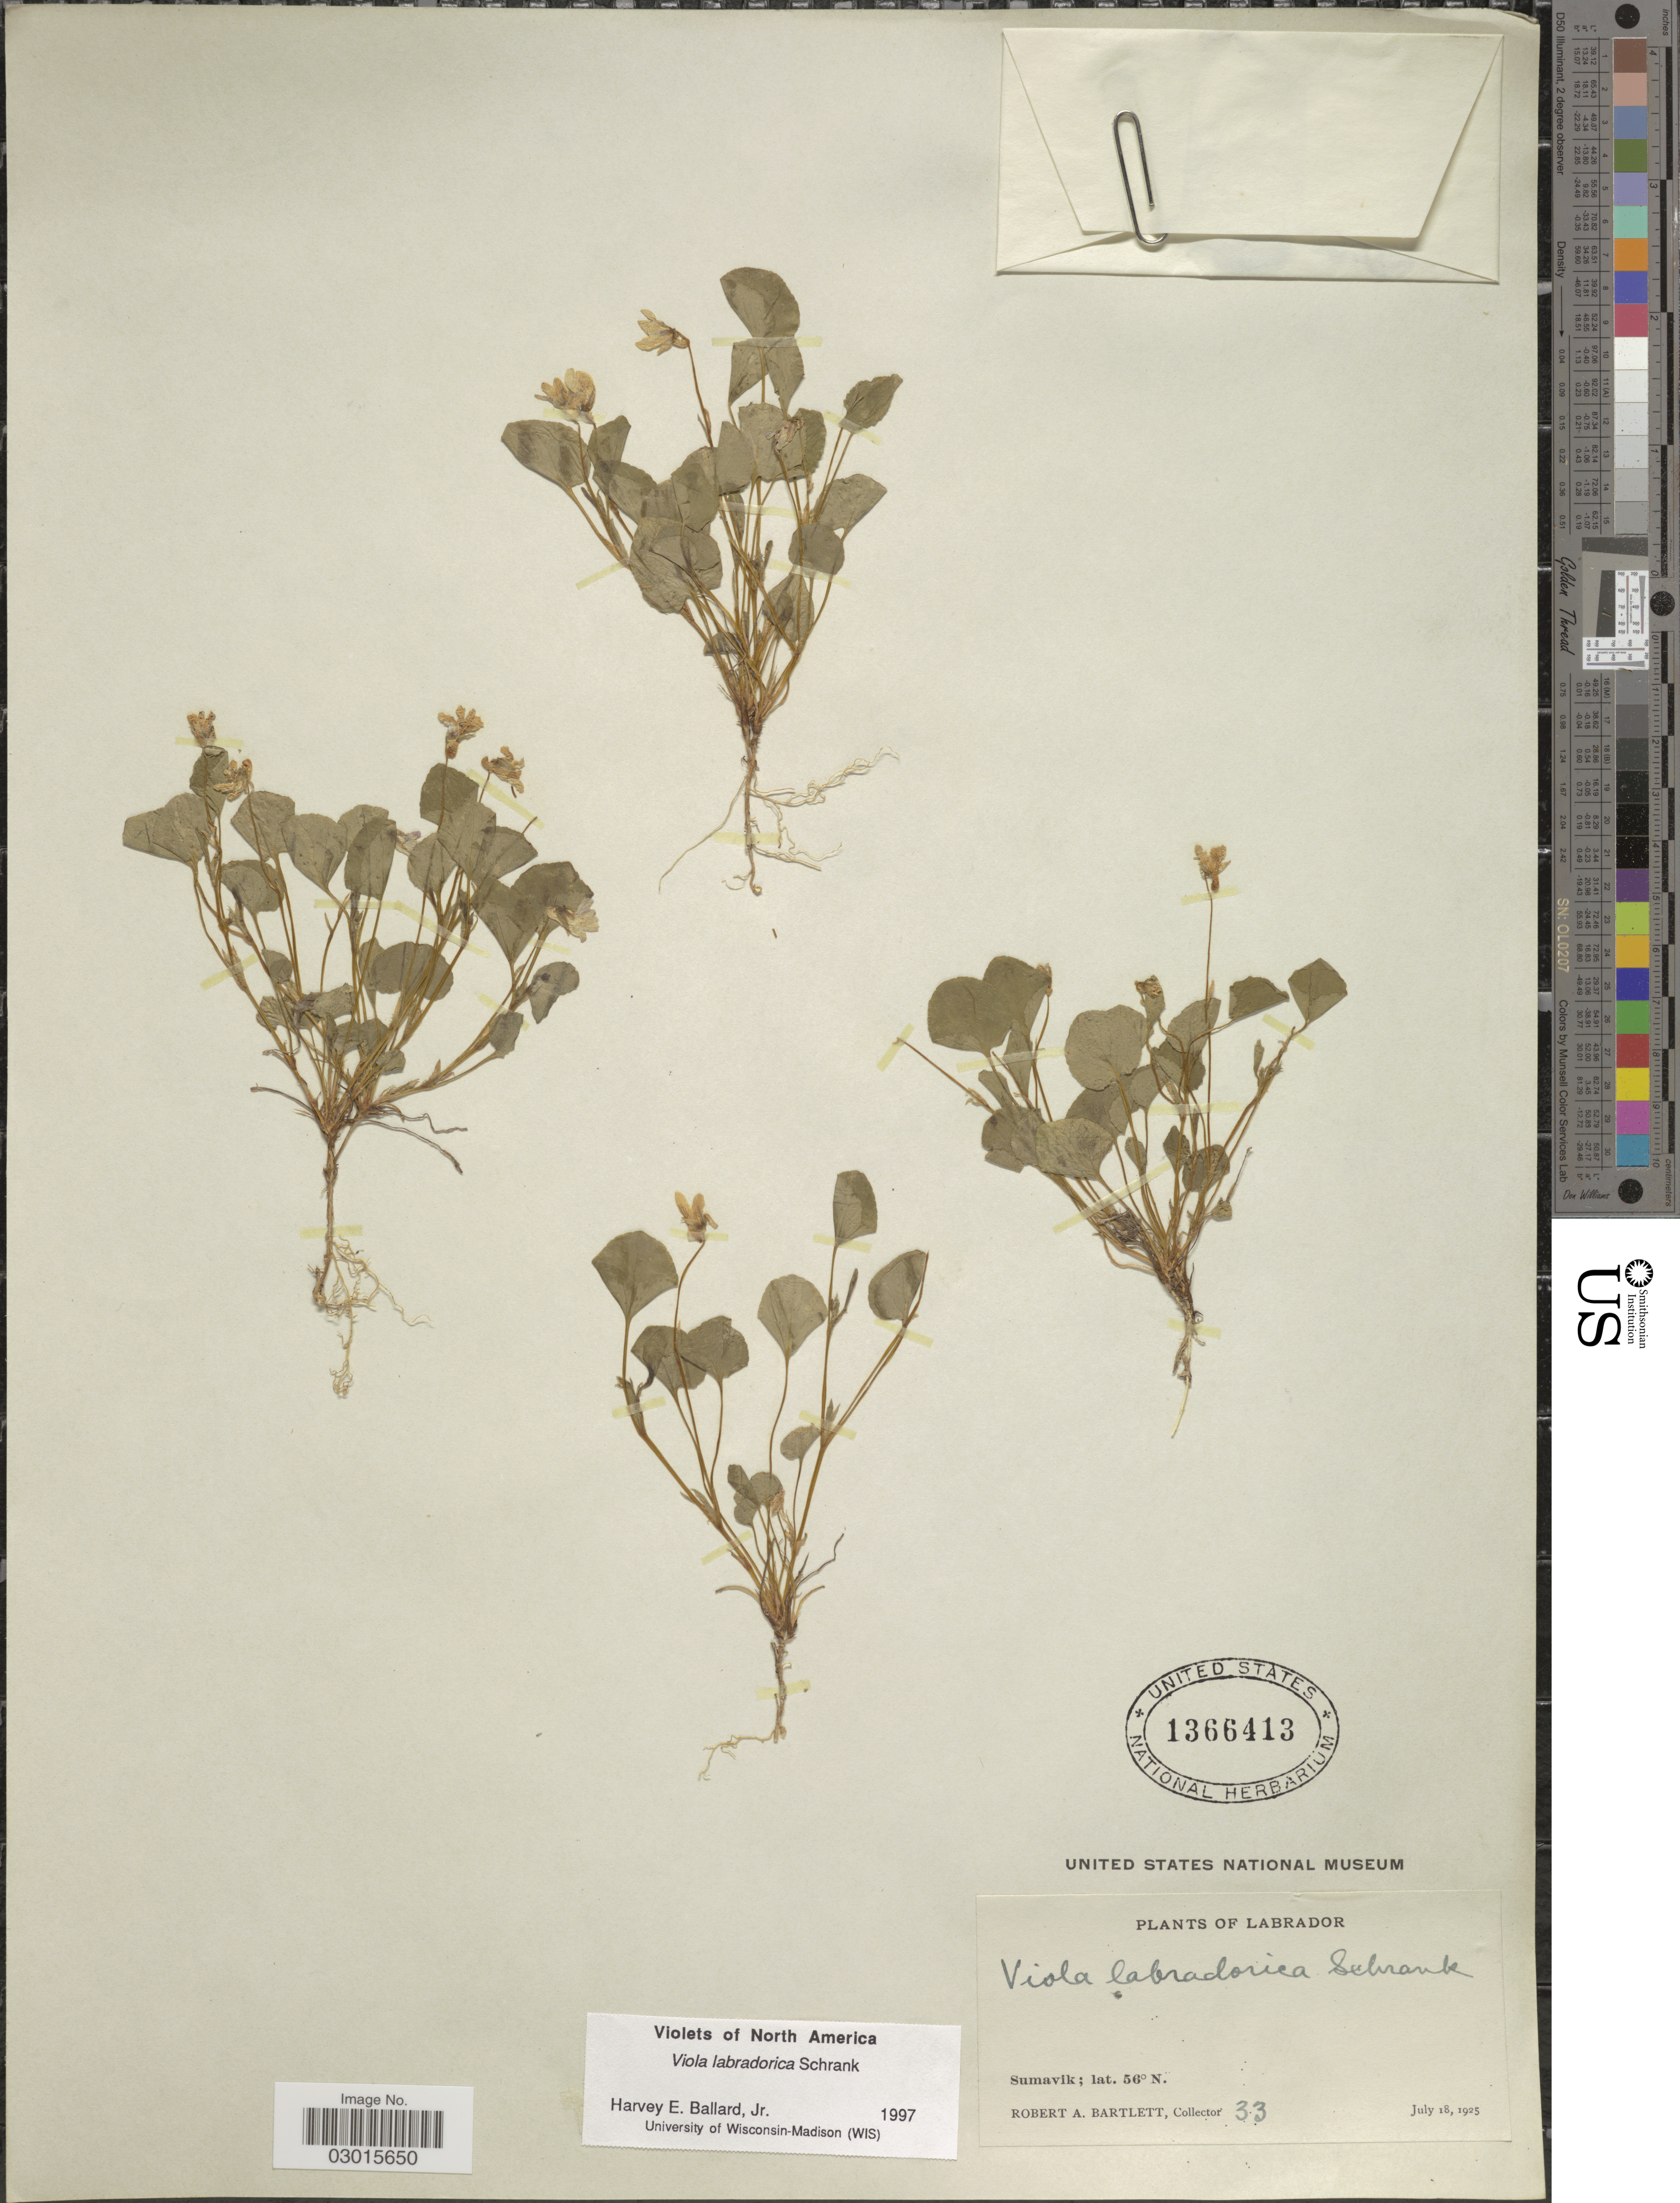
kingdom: Plantae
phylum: Tracheophyta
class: Magnoliopsida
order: Malpighiales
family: Violaceae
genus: Viola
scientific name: Viola labradorica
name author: Schrank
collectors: R. A. Bartlett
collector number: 33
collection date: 1925-07-18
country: Canada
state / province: Newfoundland and Labrador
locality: Labrador. Sumavik.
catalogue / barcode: US 1366413